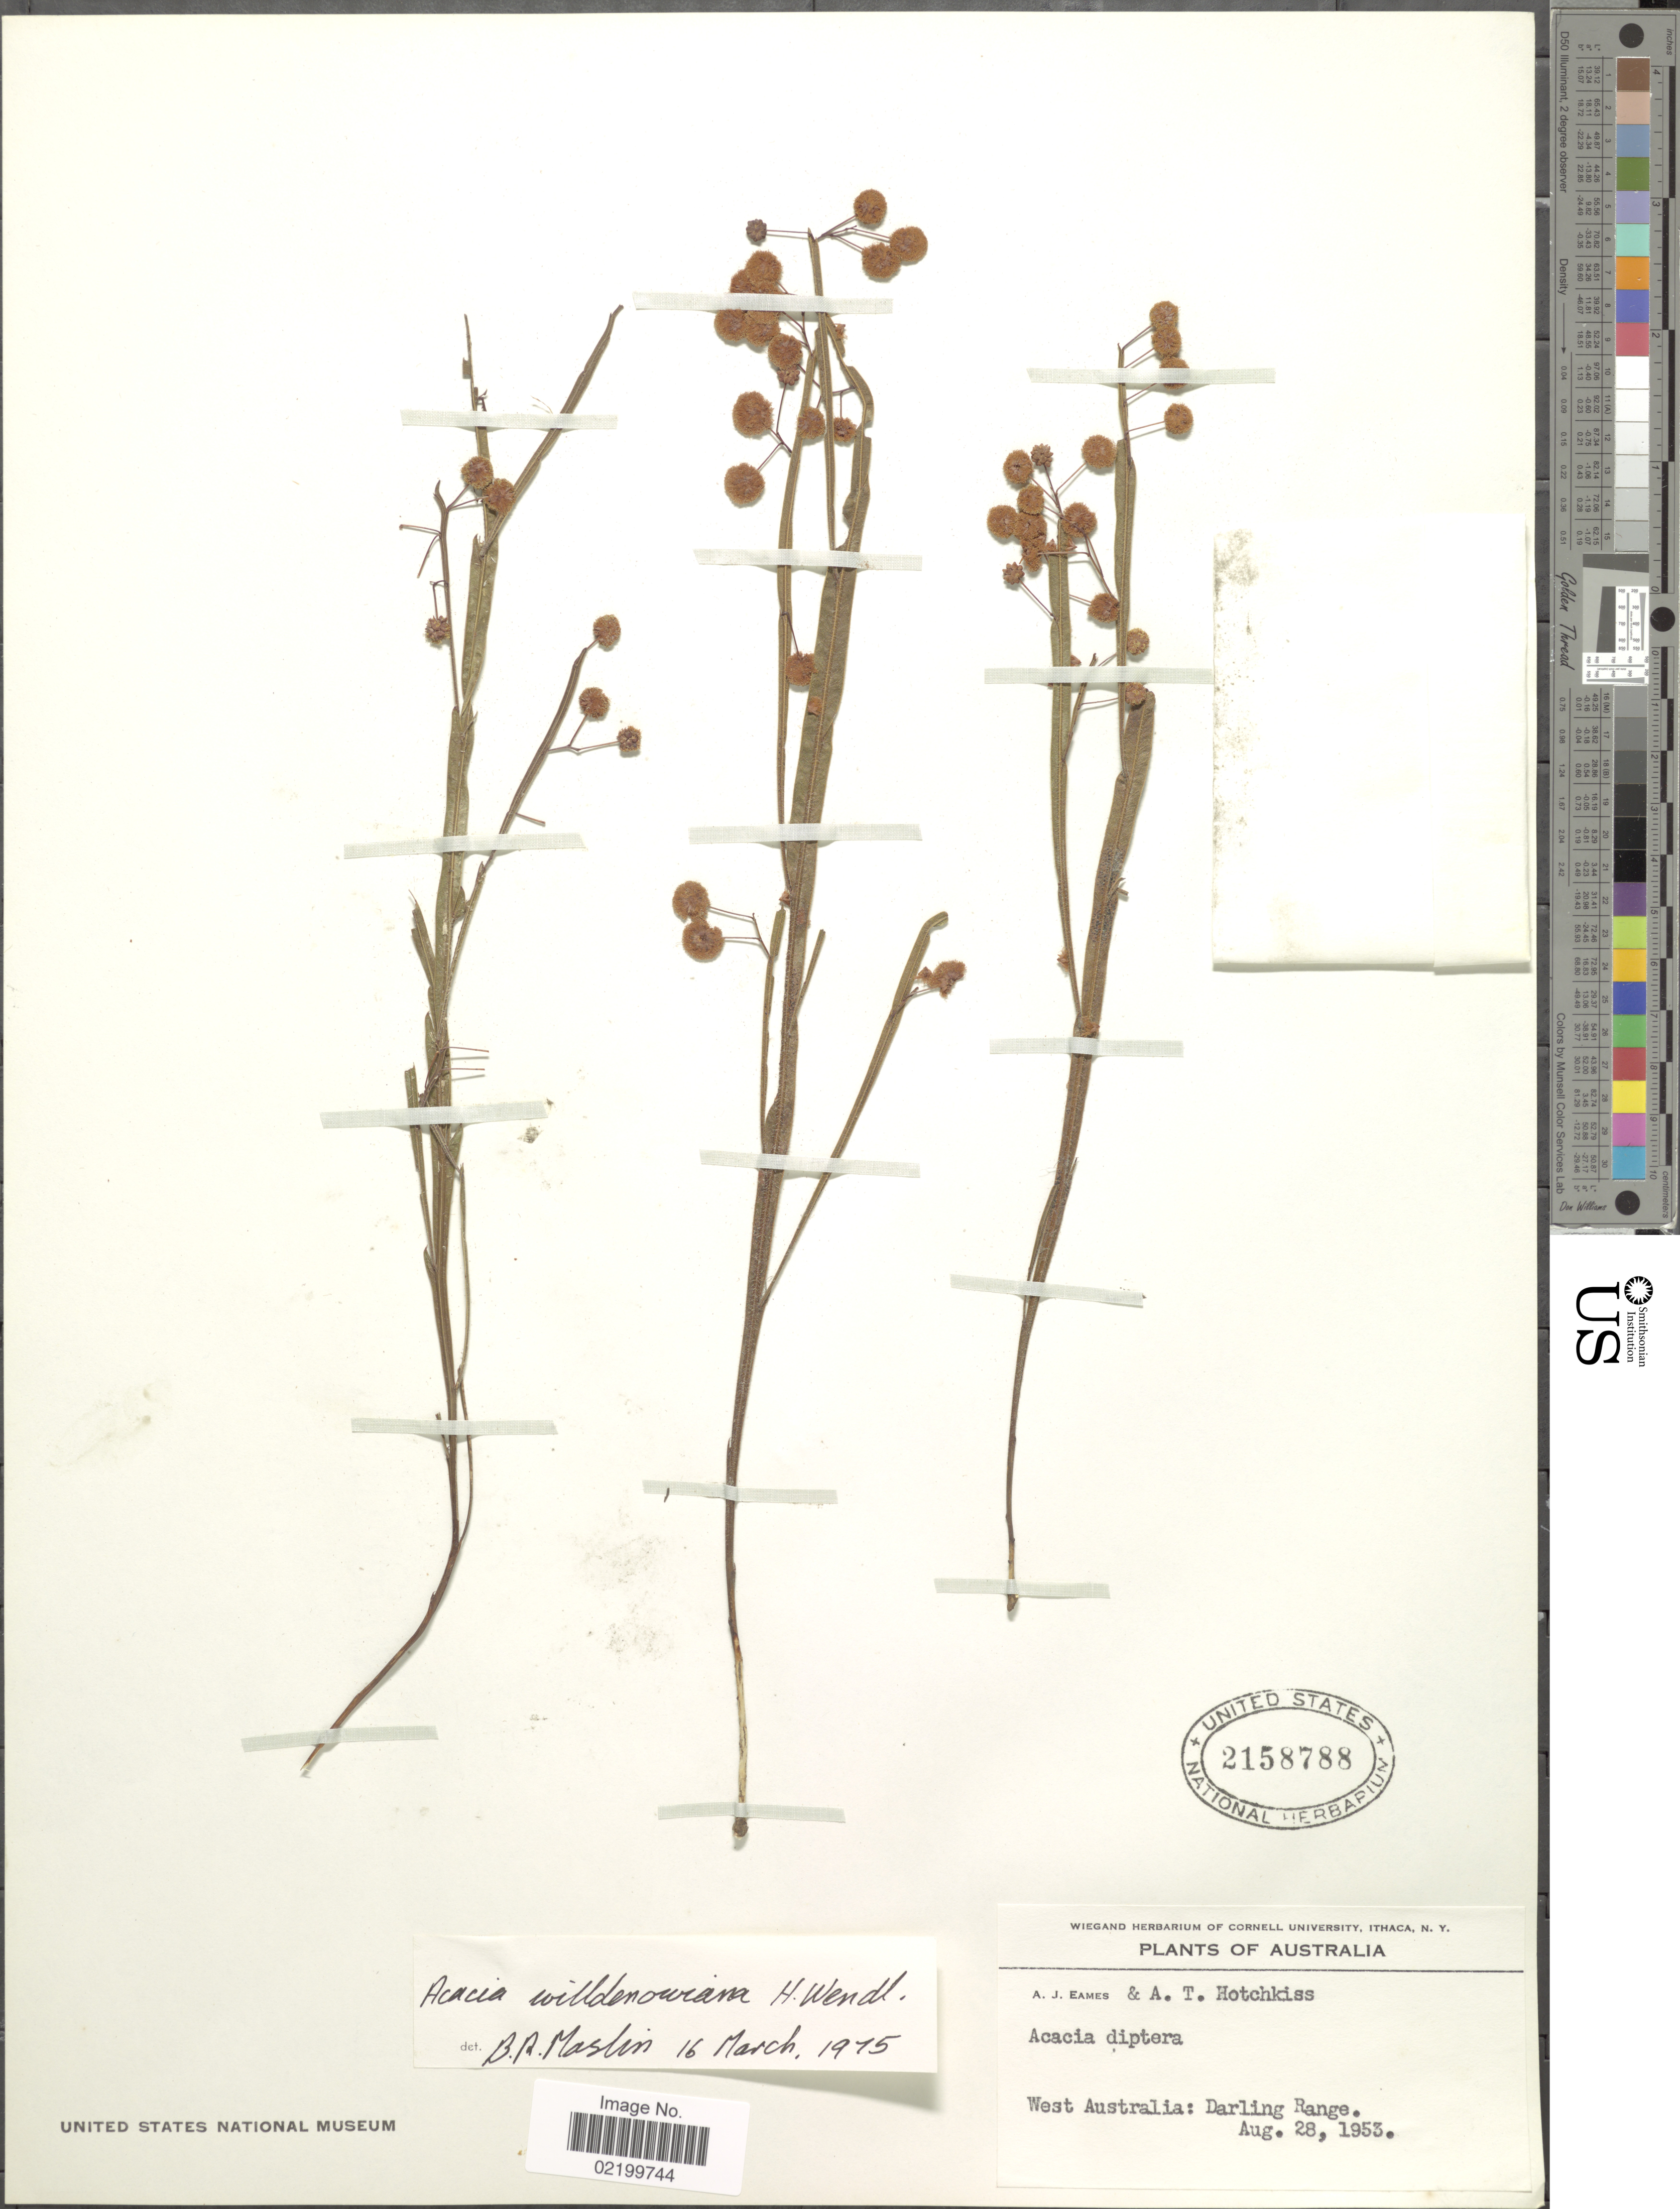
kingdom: Plantae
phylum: Tracheophyta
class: Magnoliopsida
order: Fabales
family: Fabaceae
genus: Acacia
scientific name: Acacia willdenowiana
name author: H.L. Wendl.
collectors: A. J. Eames & A. Hotchkiss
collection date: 1953-08-28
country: Australia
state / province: Western Australia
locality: West Australia: Darling Range.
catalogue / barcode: US 2158788